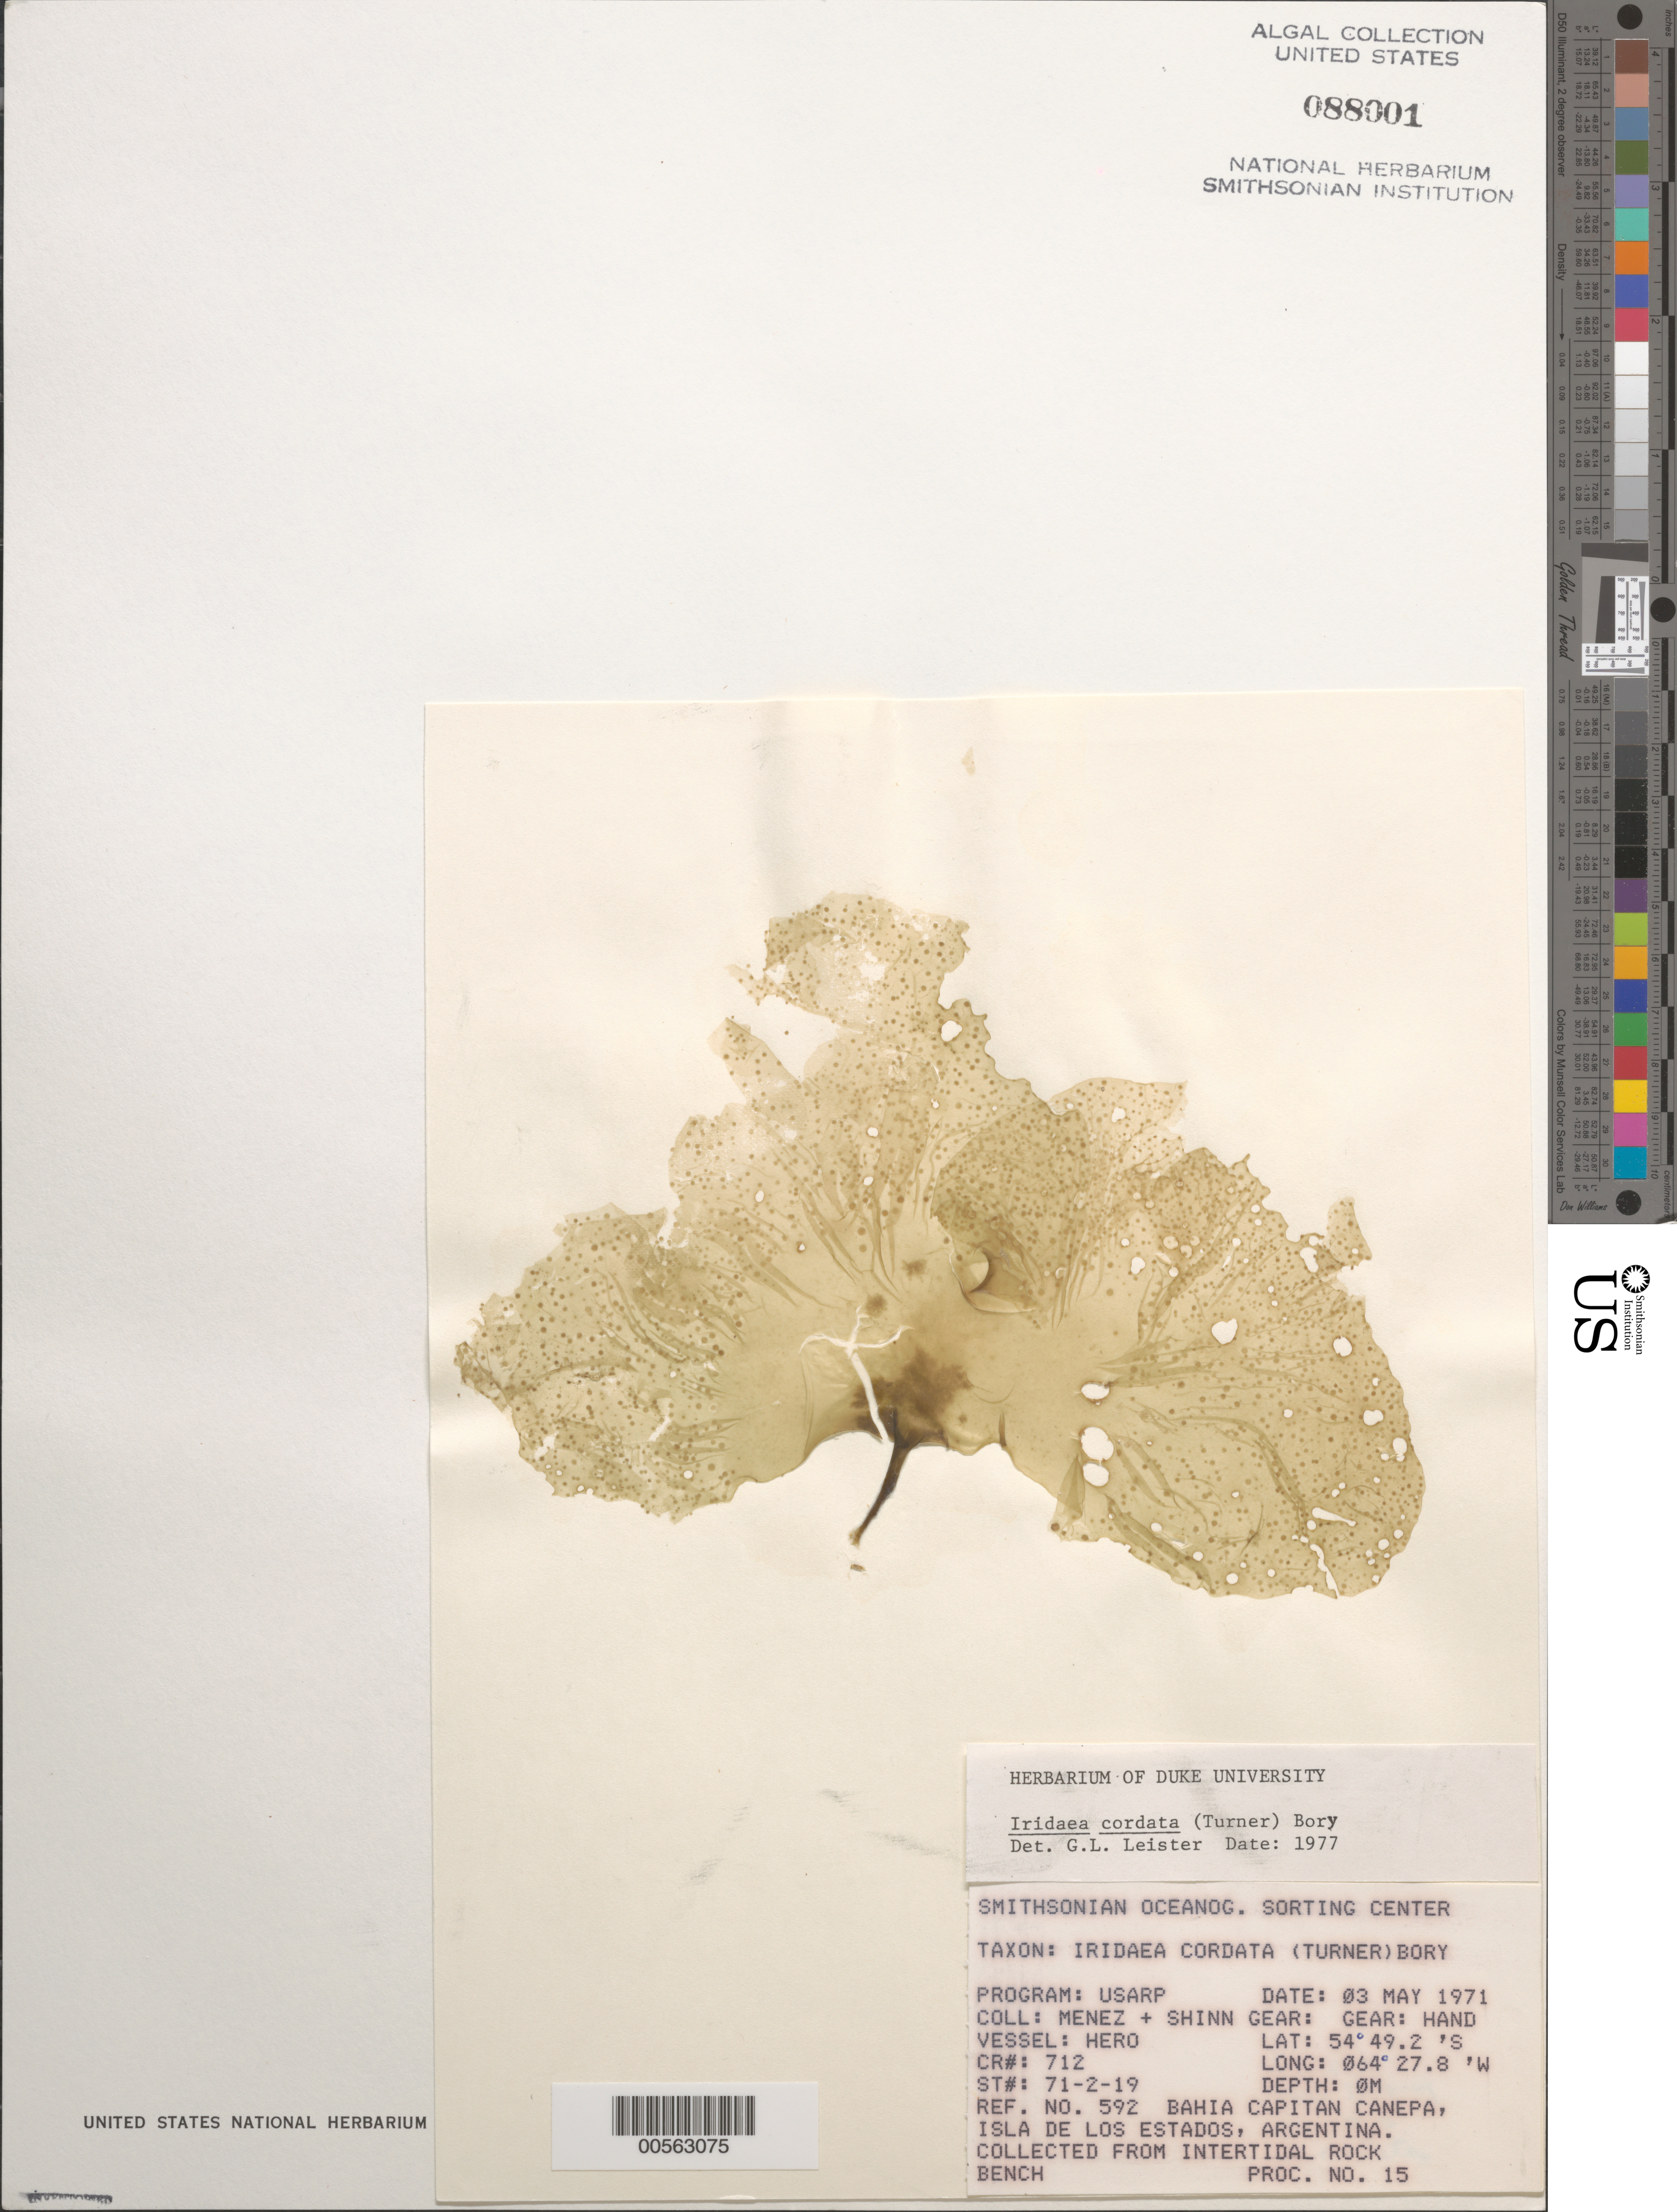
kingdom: Plantae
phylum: Rhodophyta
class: Florideophyceae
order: Gigartinales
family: Gigartinaceae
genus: Iridaea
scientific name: Iridaea cordata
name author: (Turner) Bory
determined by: Leister, G. L.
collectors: Meñez & -. Shinn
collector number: Station 71-2-19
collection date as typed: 03 May 1971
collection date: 1971-05-03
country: Argentina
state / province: Tierra del Fuego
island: Isla de los Estados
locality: Bahia Capitan Canepa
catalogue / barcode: US 88001